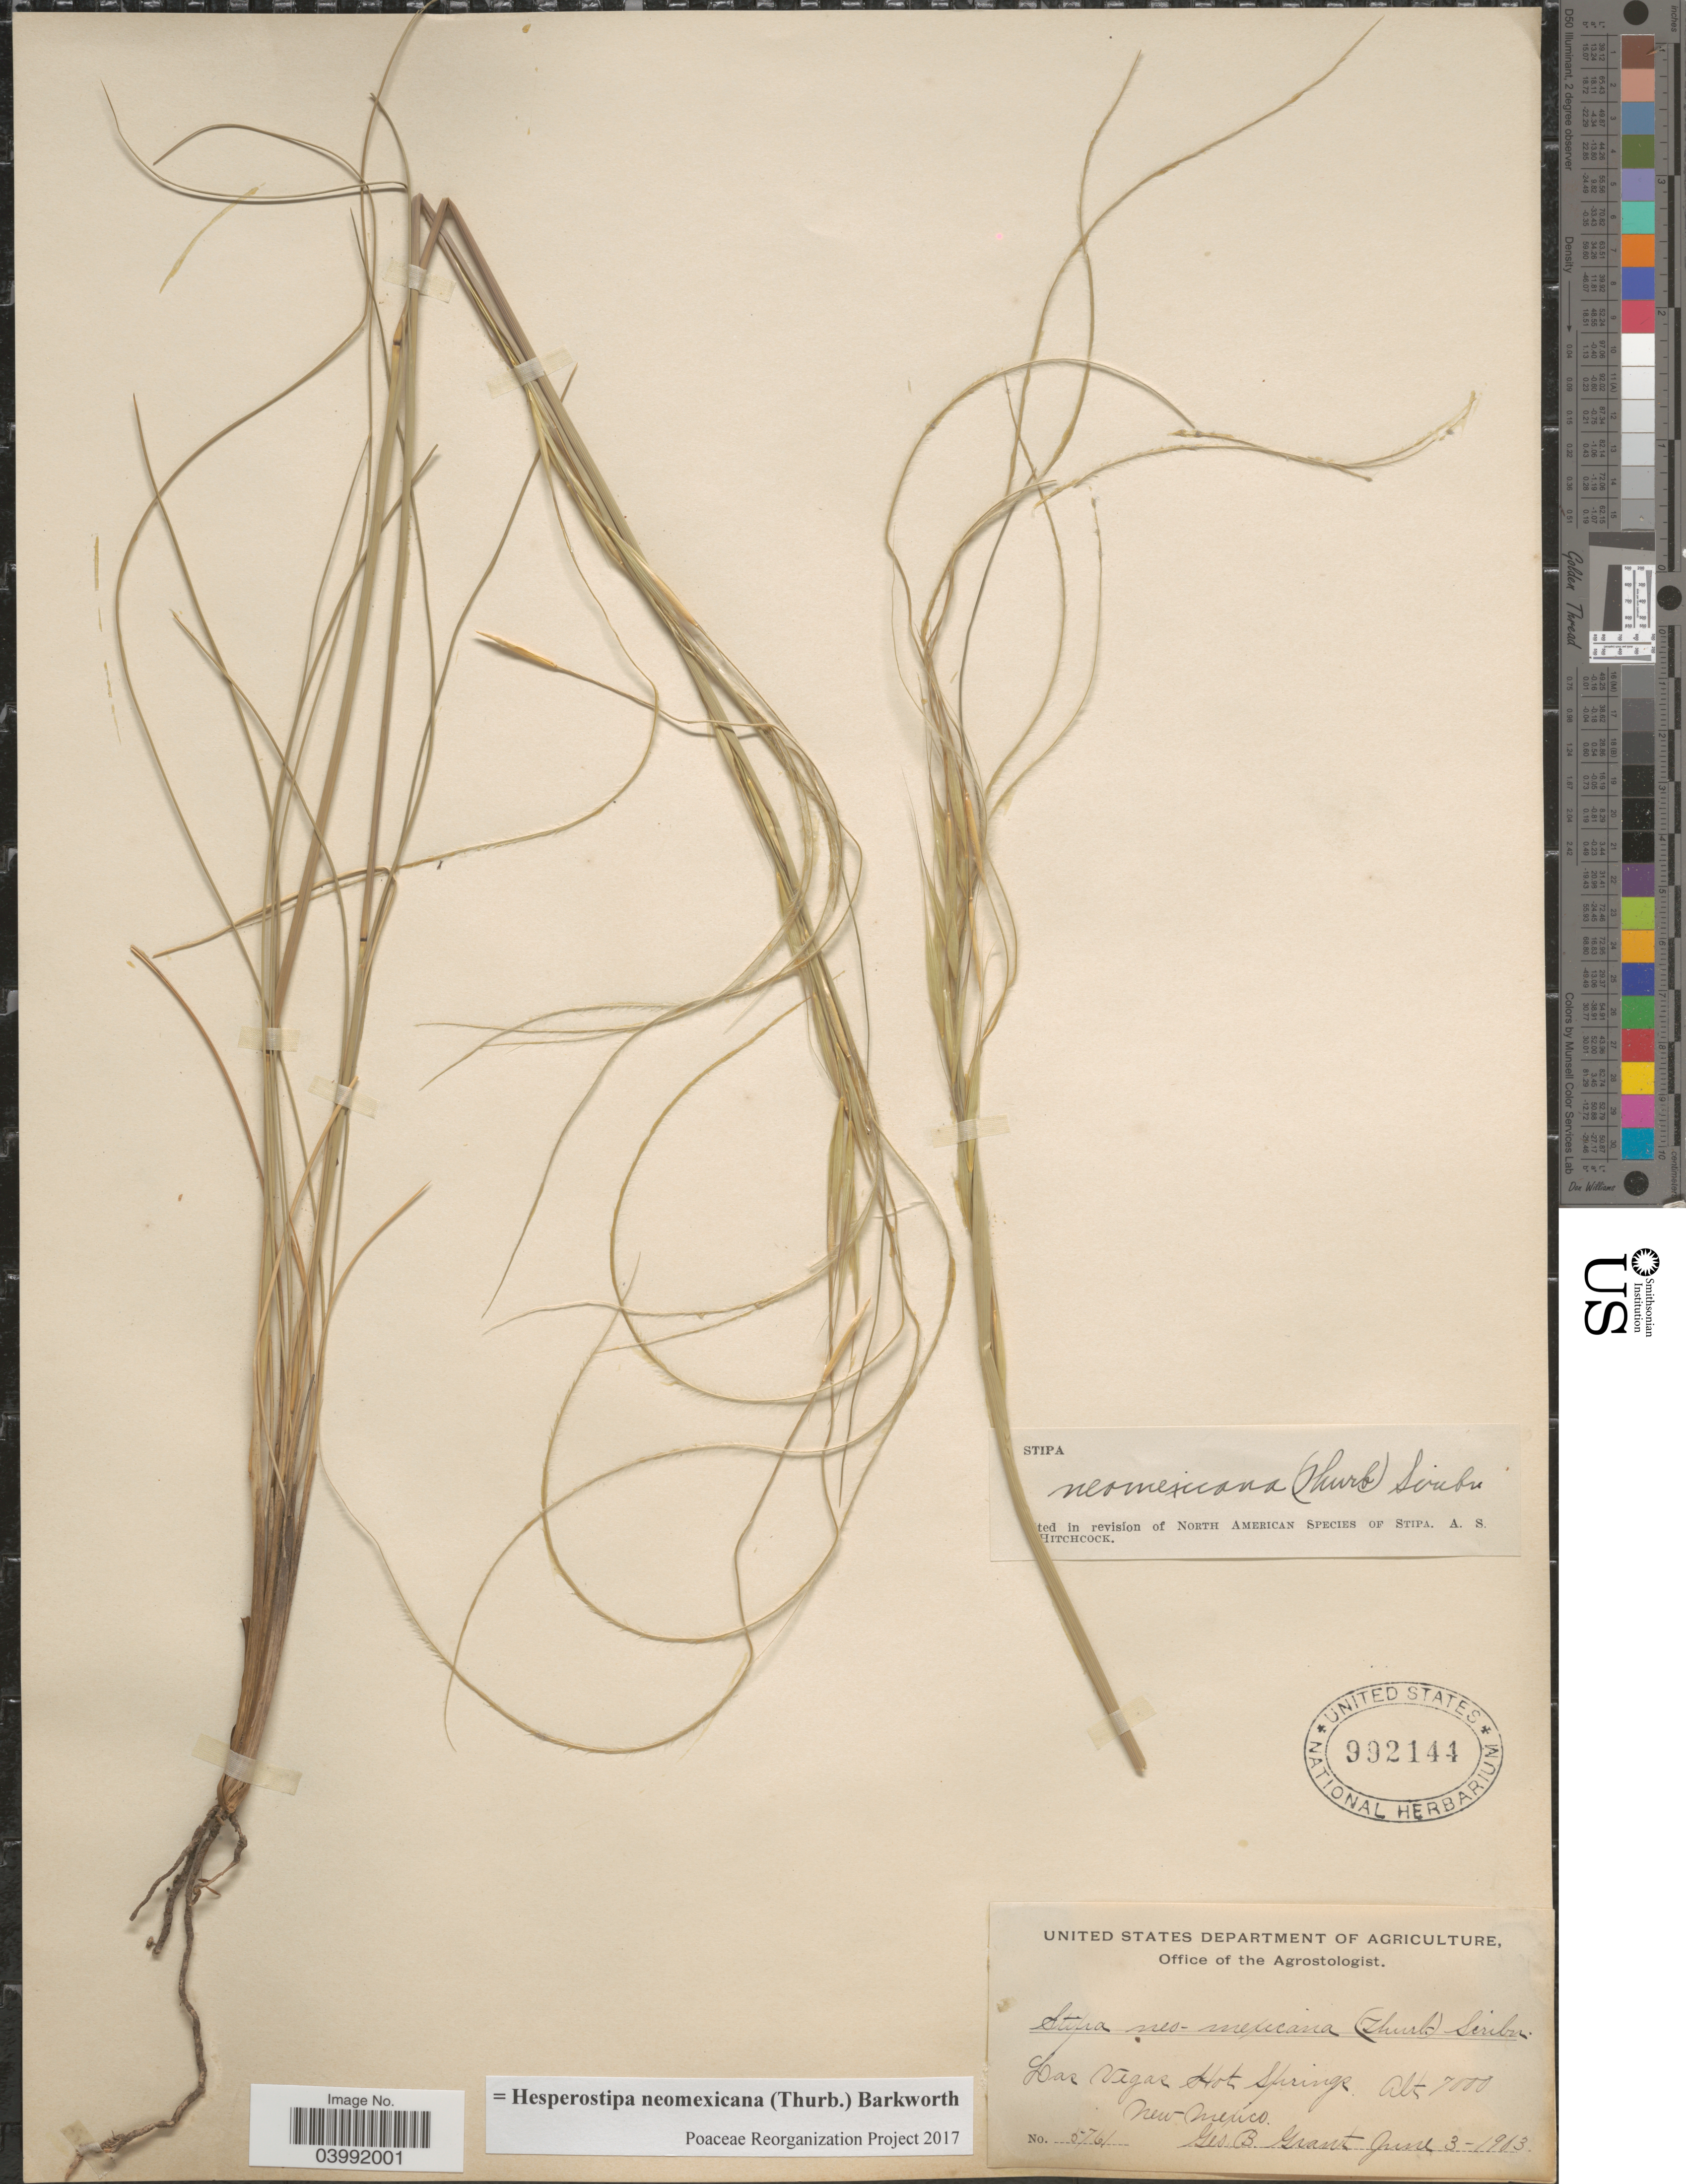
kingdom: Plantae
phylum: Tracheophyta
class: Liliopsida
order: Poales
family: Poaceae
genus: Hesperostipa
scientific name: Hesperostipa neomexicana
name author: (Thurb.) Barkworth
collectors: G. Grant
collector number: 5761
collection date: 1903-06-03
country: United States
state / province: New Mexico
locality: Las Vegas Hot Springs.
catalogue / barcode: US 992144